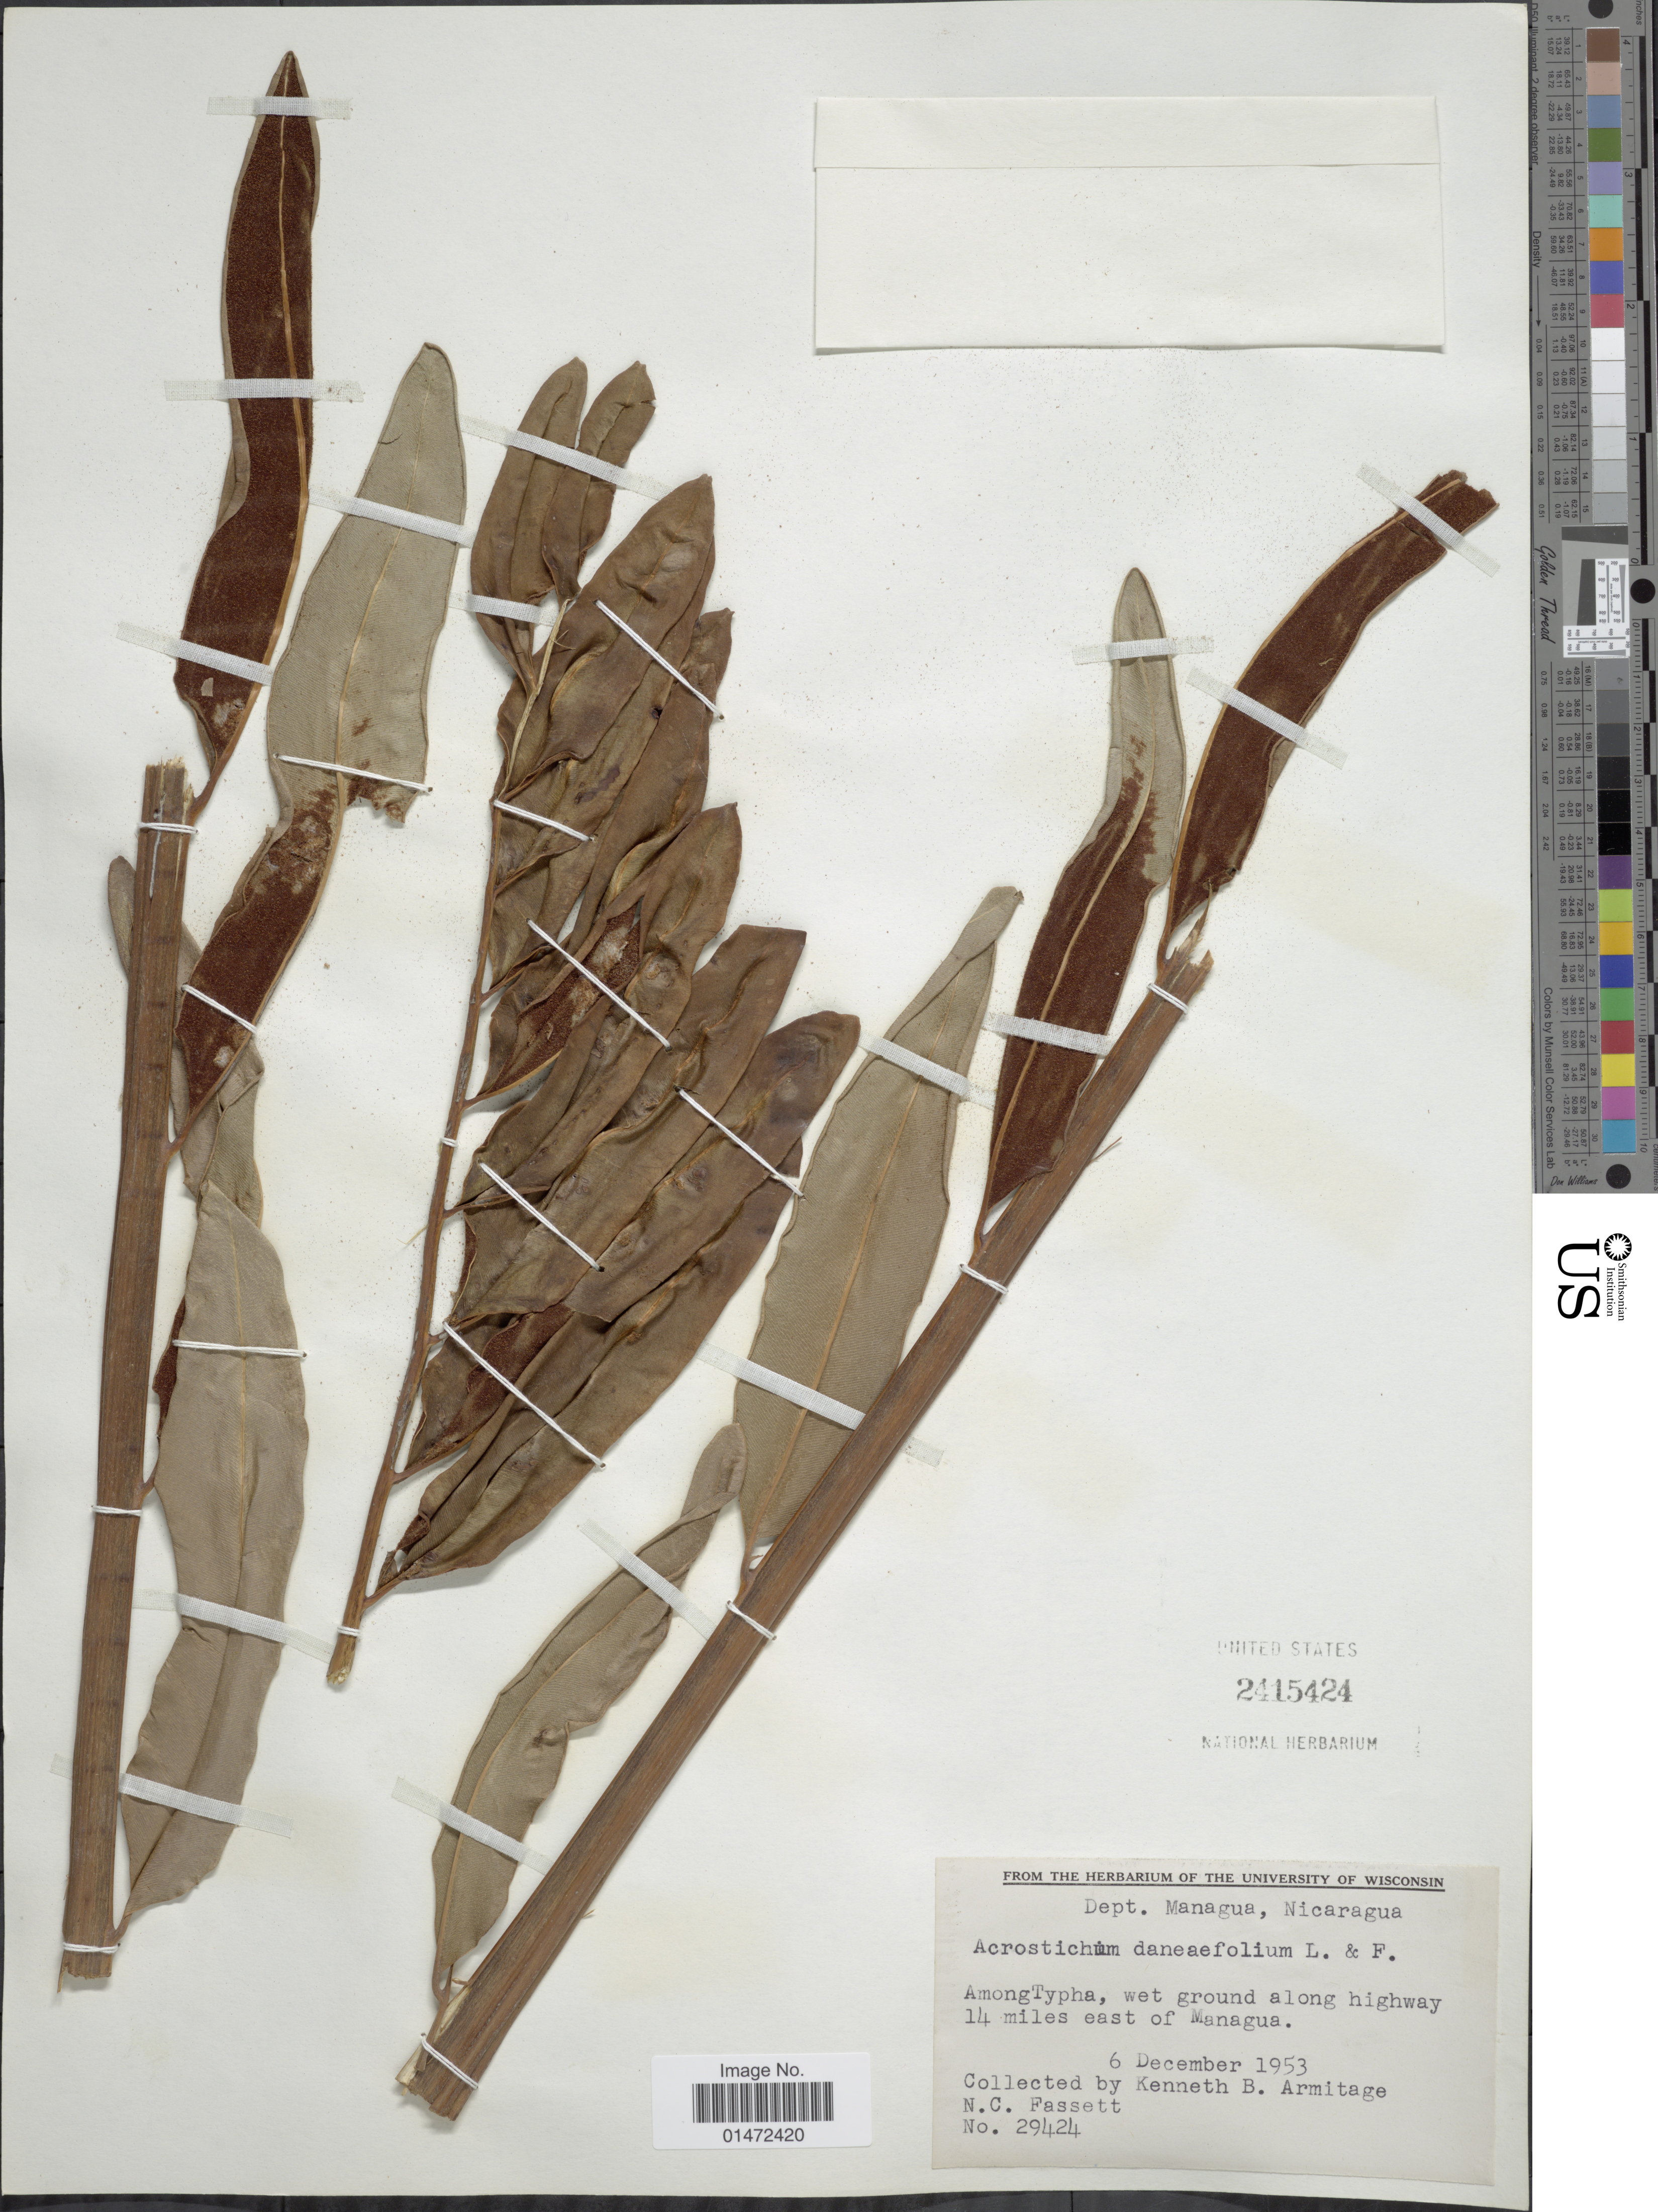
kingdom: Plantae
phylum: Tracheophyta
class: Polypodiopsida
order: Polypodiales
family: Pteridaceae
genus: Acrostichum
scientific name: Acrostichum danaeifolium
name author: Langsd. & Fisch.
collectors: K. Armitage & N. C. Fassett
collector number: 29424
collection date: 1953-12-06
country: Nicaragua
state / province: Managua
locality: Among Typha, wet ground along highway 14 miles east of Managua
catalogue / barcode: US 2415424